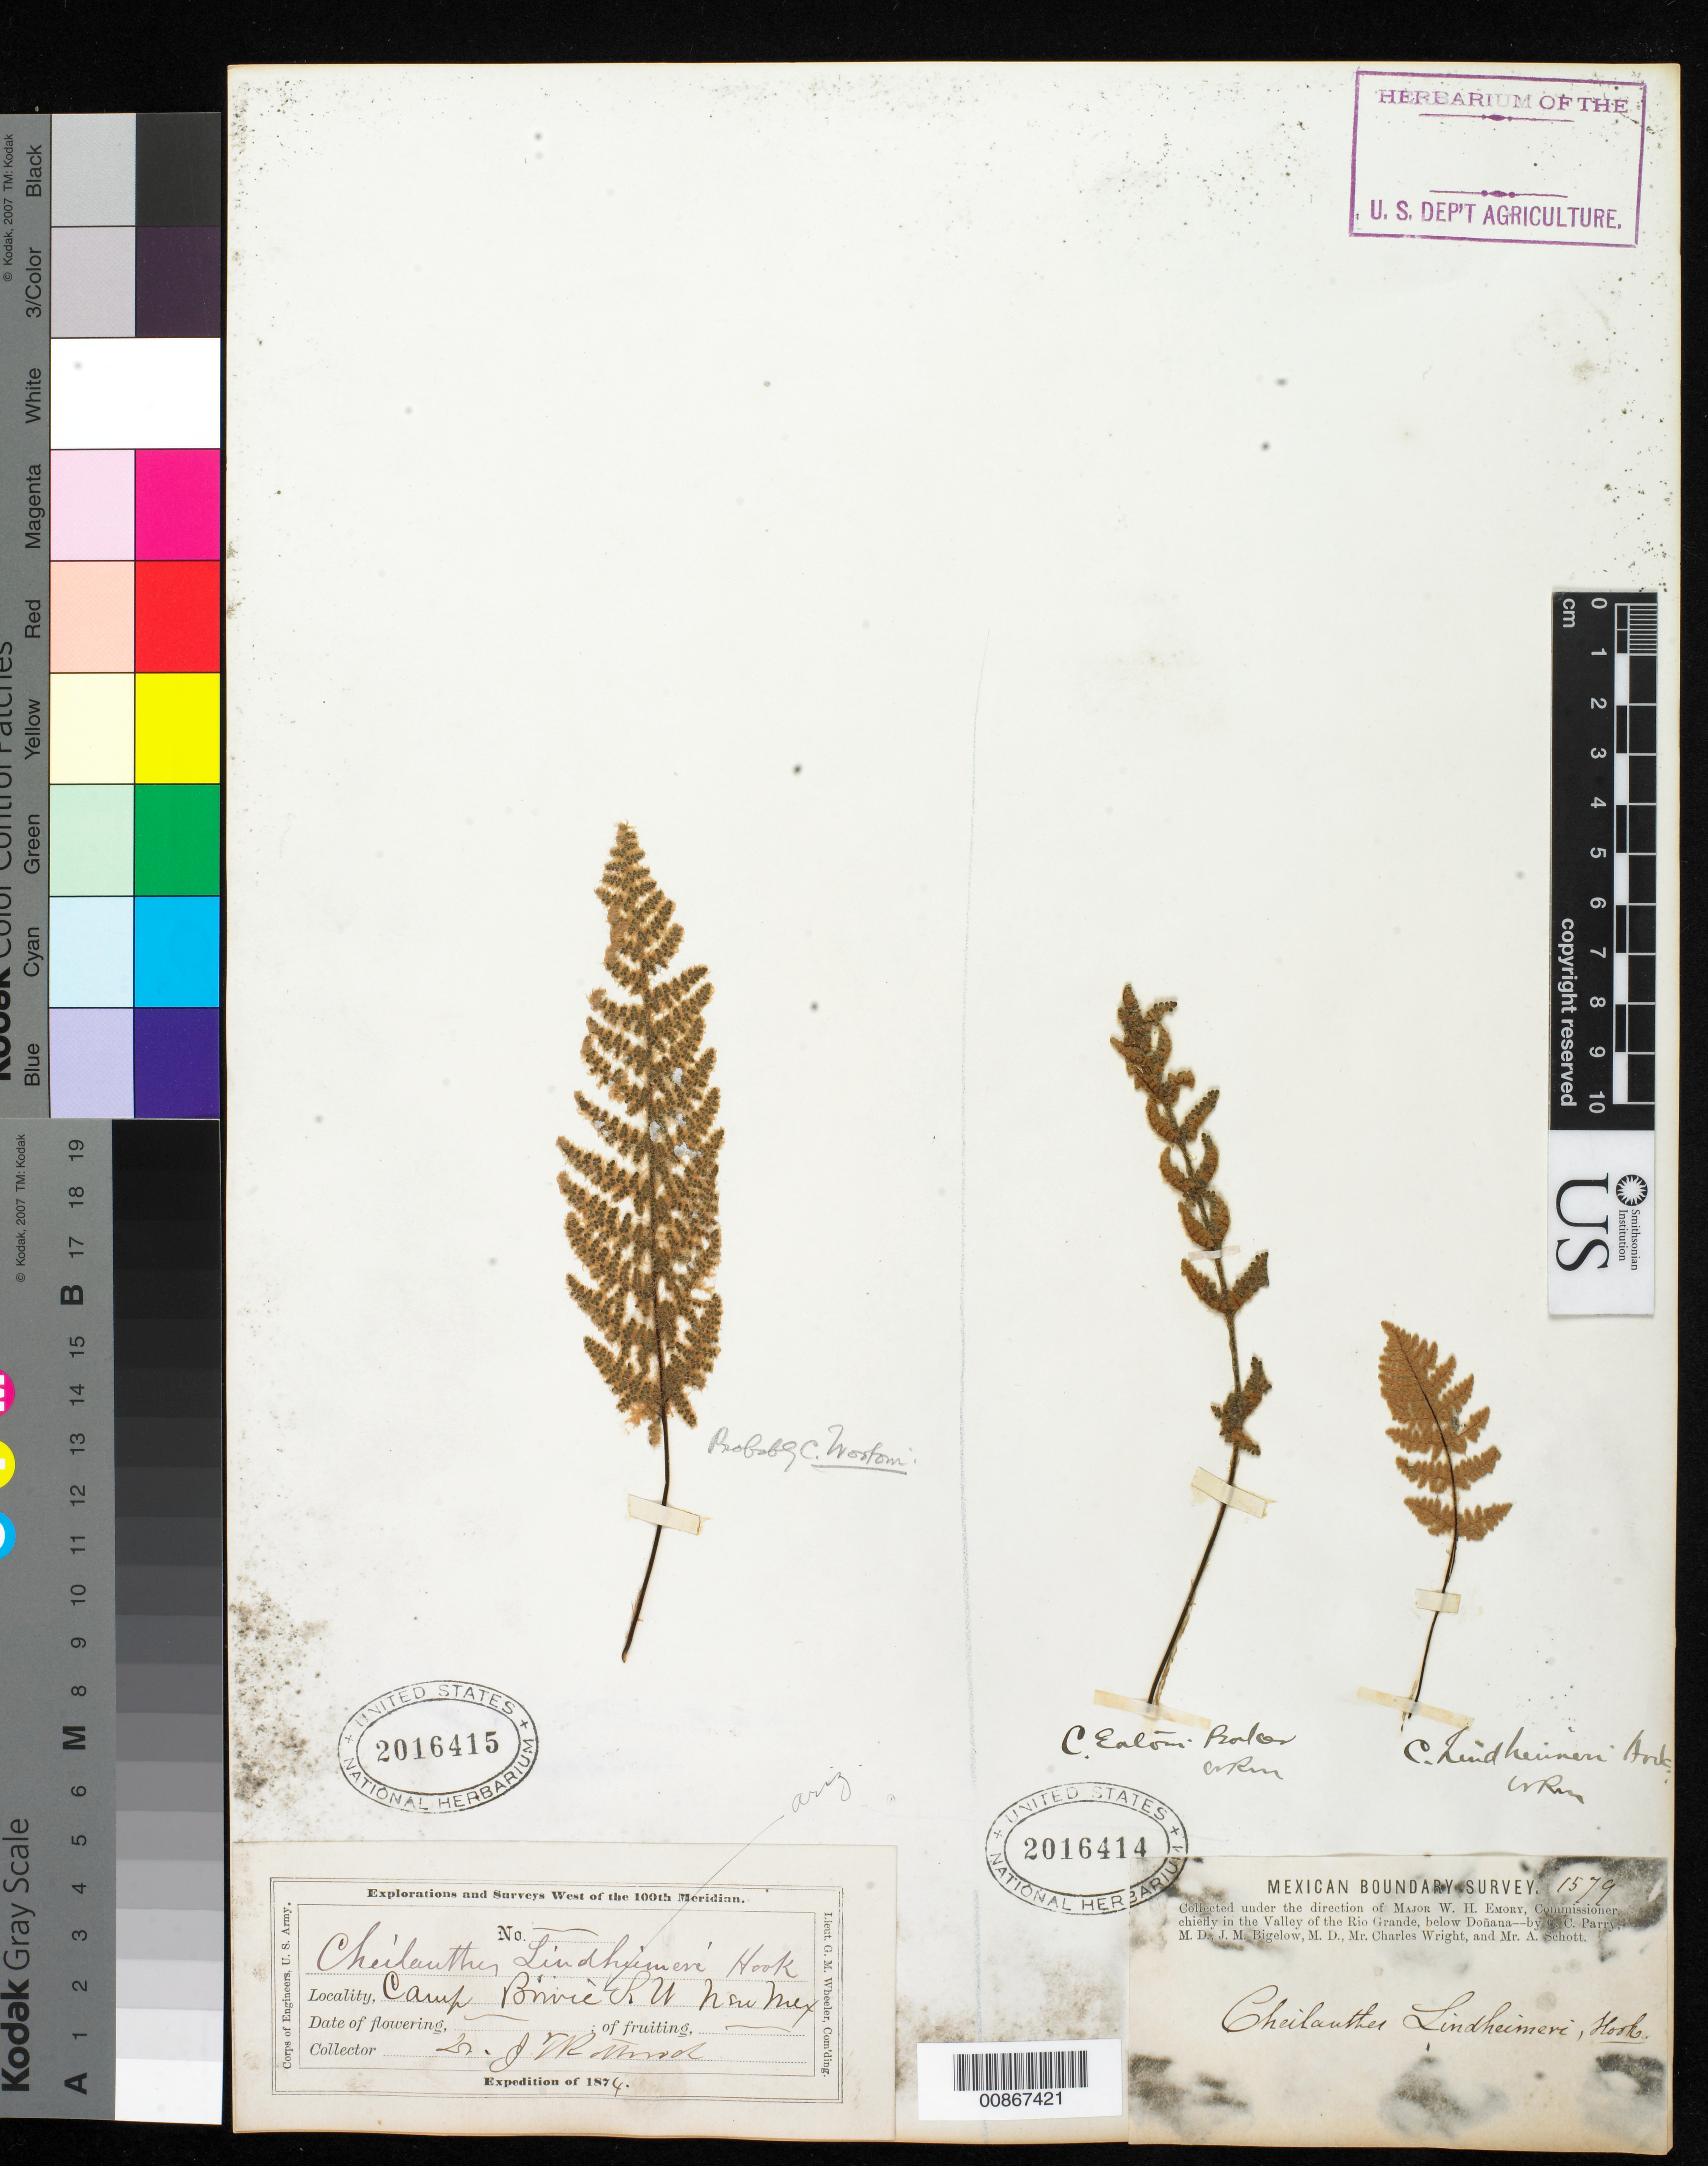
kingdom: Plantae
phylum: Tracheophyta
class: Polypodiopsida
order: Polypodiales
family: Pteridaceae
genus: Myriopteris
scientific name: Myriopteris lindheimeri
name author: (Hook.) J. Sm.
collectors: C. C. Parry, J. M. Bigelow, C. Wright & A. C. V. Schott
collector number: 1579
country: United States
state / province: New Mexico / Texas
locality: Valley of the Rio Grande, below Doñana.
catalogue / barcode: US 2016414-2